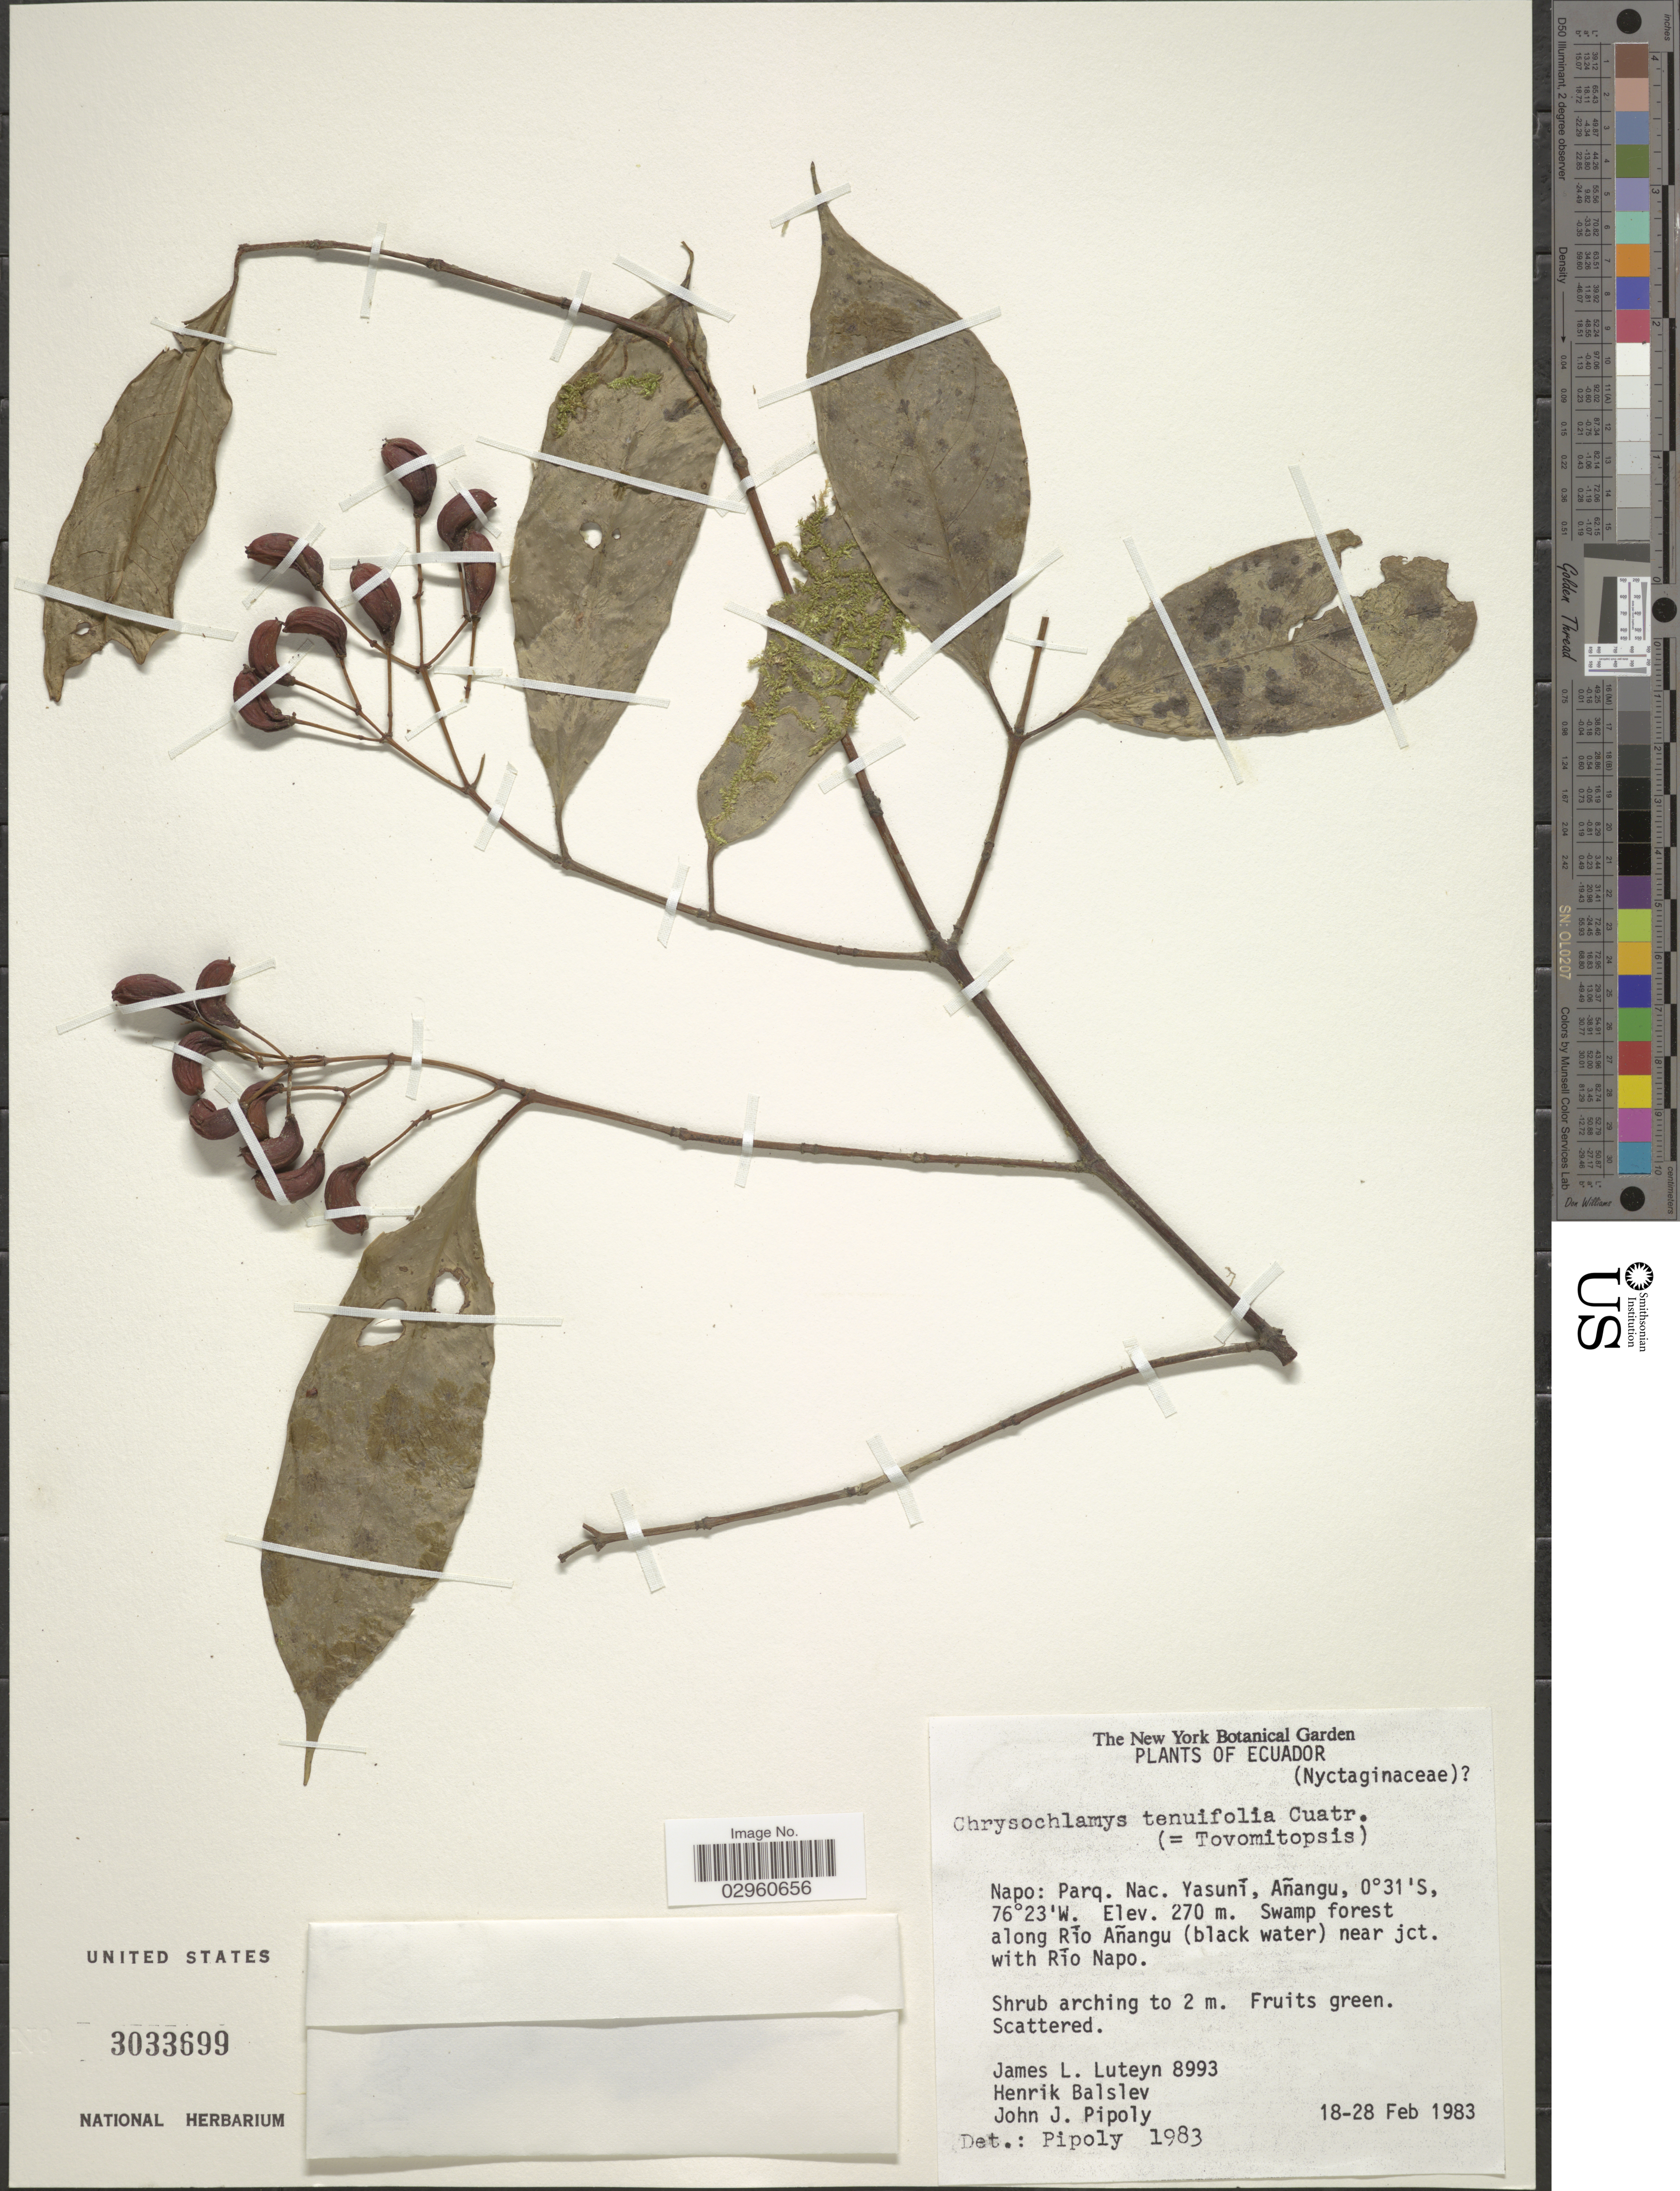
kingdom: Plantae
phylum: Tracheophyta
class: Magnoliopsida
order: Malpighiales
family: Clusiaceae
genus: Chrysochlamys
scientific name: Chrysochlamys tenuifolia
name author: Cuatrec.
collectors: J. L. Luteyn, H. Balslev & J. J. Pipoly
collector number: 8993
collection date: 1983-02-18/1983-02-28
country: Ecuador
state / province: Napo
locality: Napo: Parq. Nac. Yasuní, Añangu. Swamp forest along Río Añangu (black water) near jct. with Río Napo.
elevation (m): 270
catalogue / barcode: US 3033699